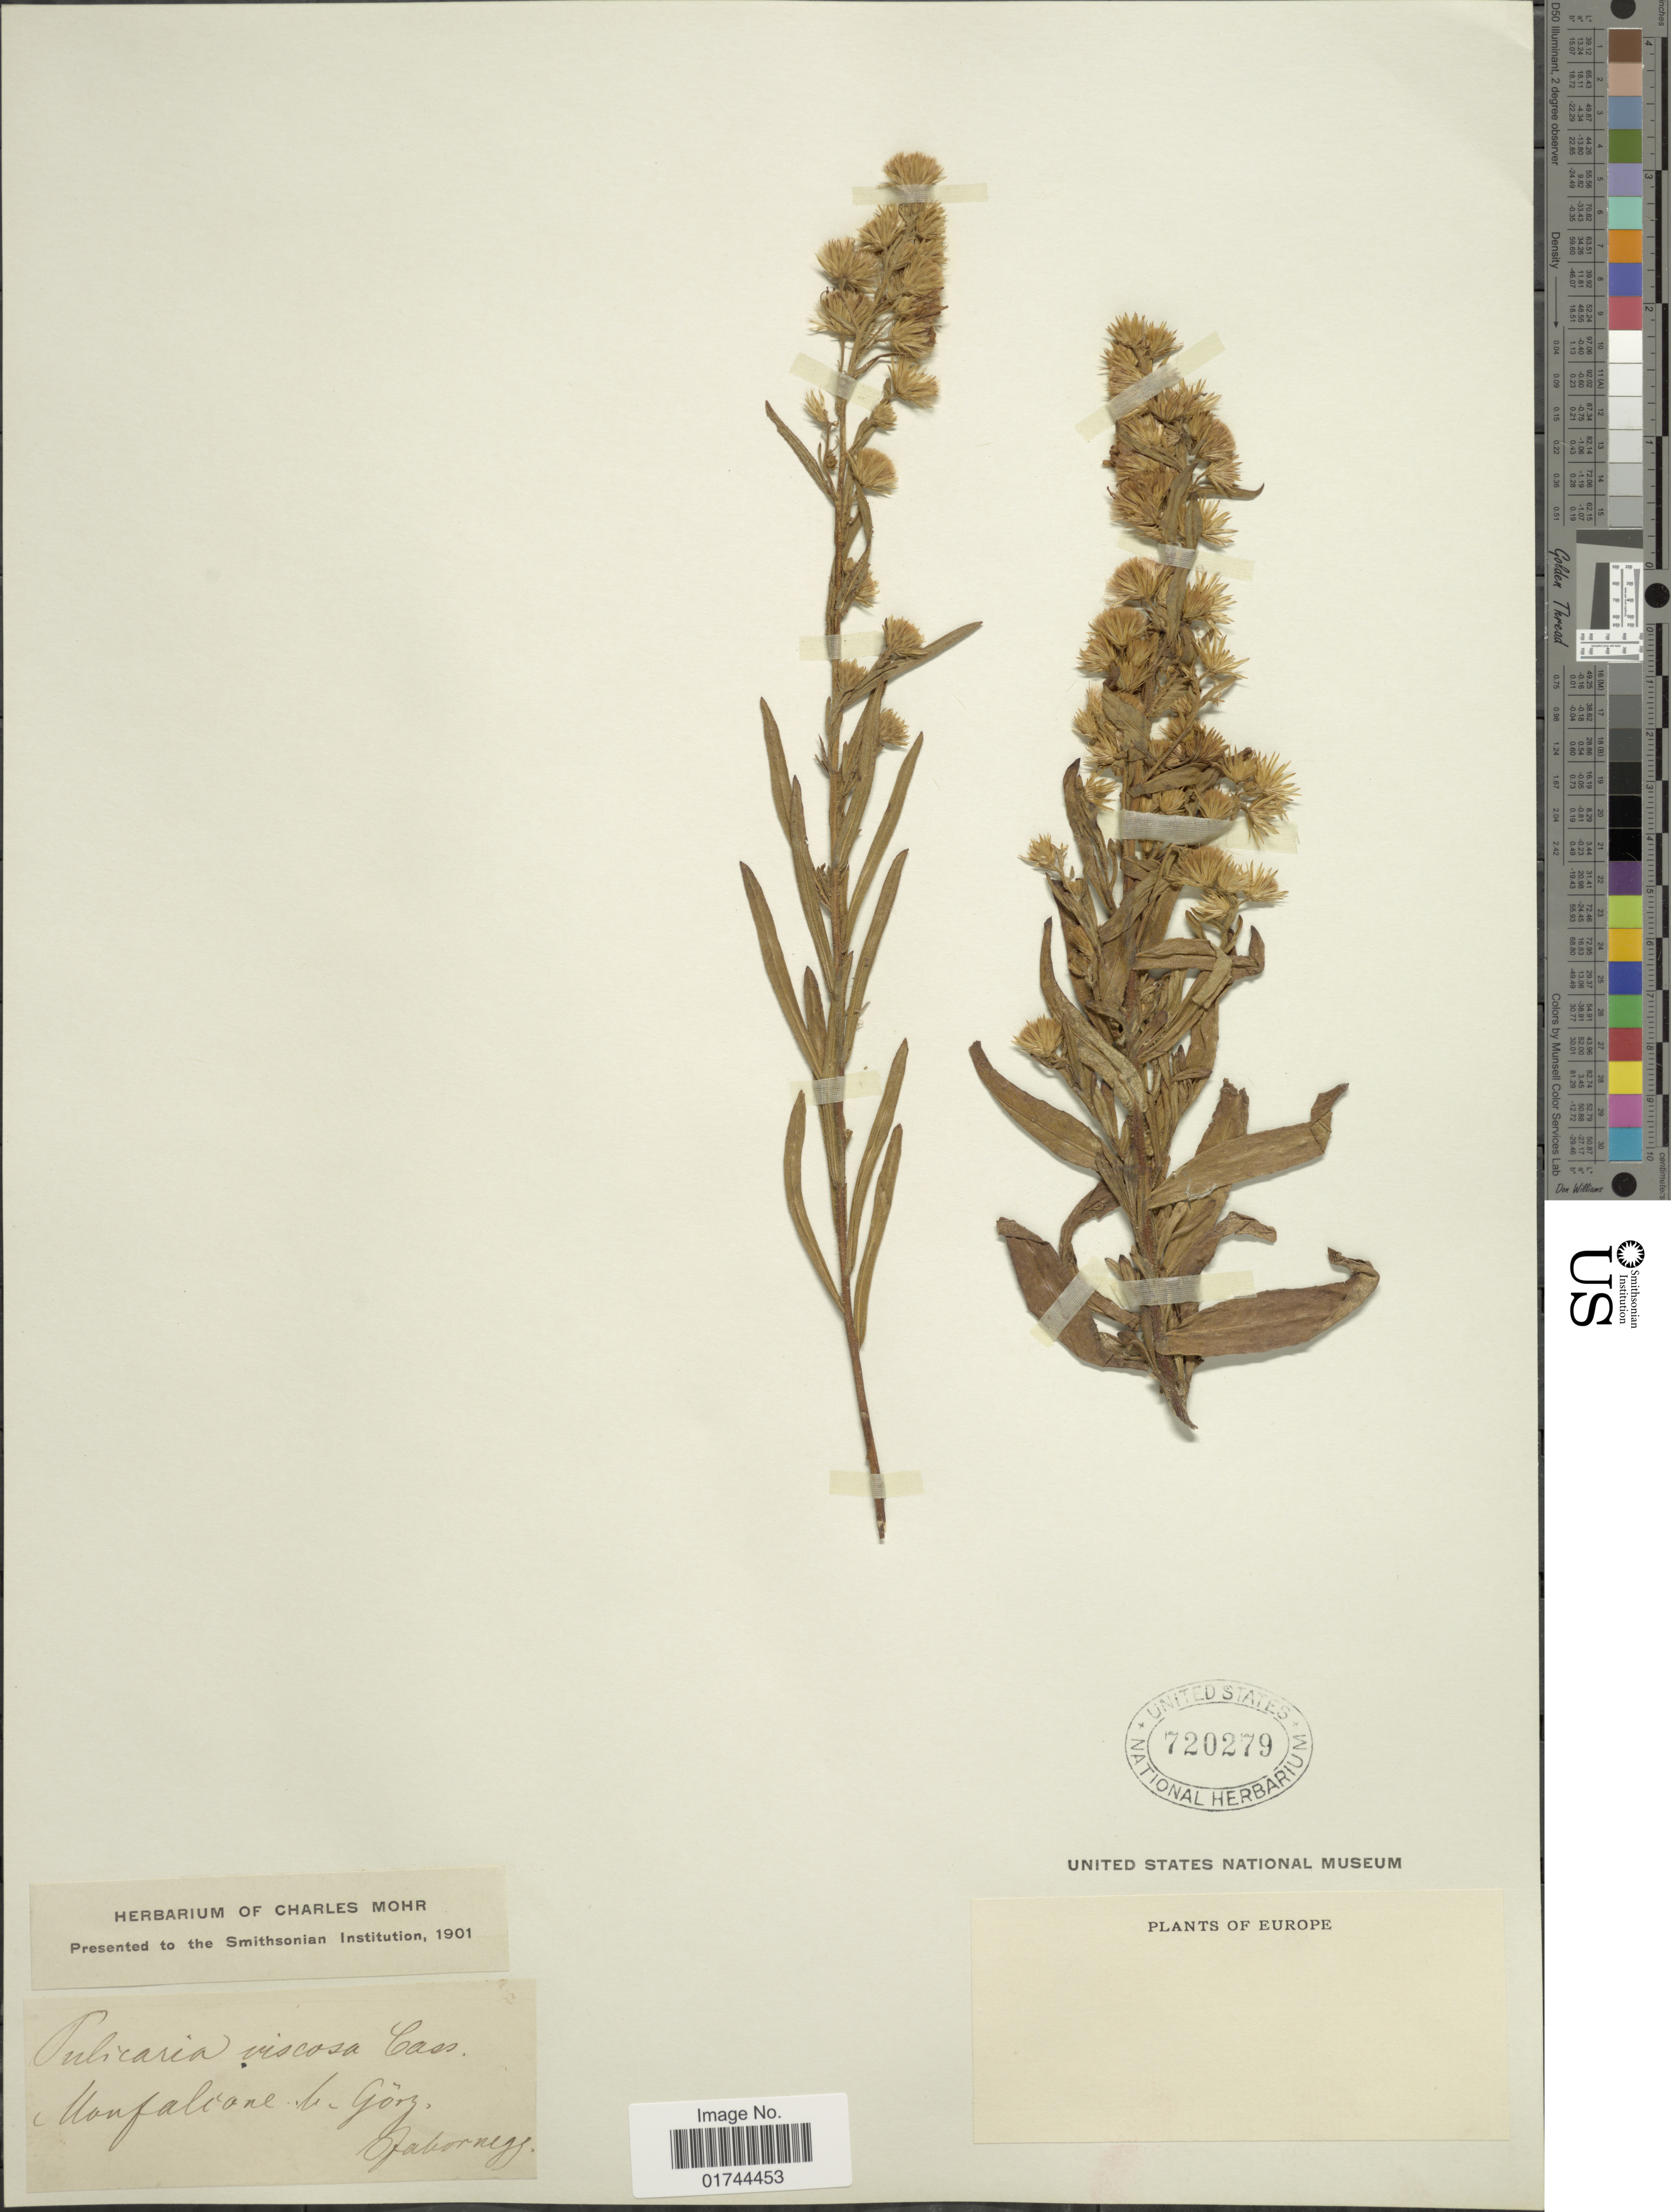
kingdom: Plantae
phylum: Tracheophyta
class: Magnoliopsida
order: Asterales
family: Asteraceae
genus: Pulicaria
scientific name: Pulicaria viscosa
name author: (L.) W.D.J. Koch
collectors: M. Fabornegg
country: Italy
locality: Monfalcone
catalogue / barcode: US 720279